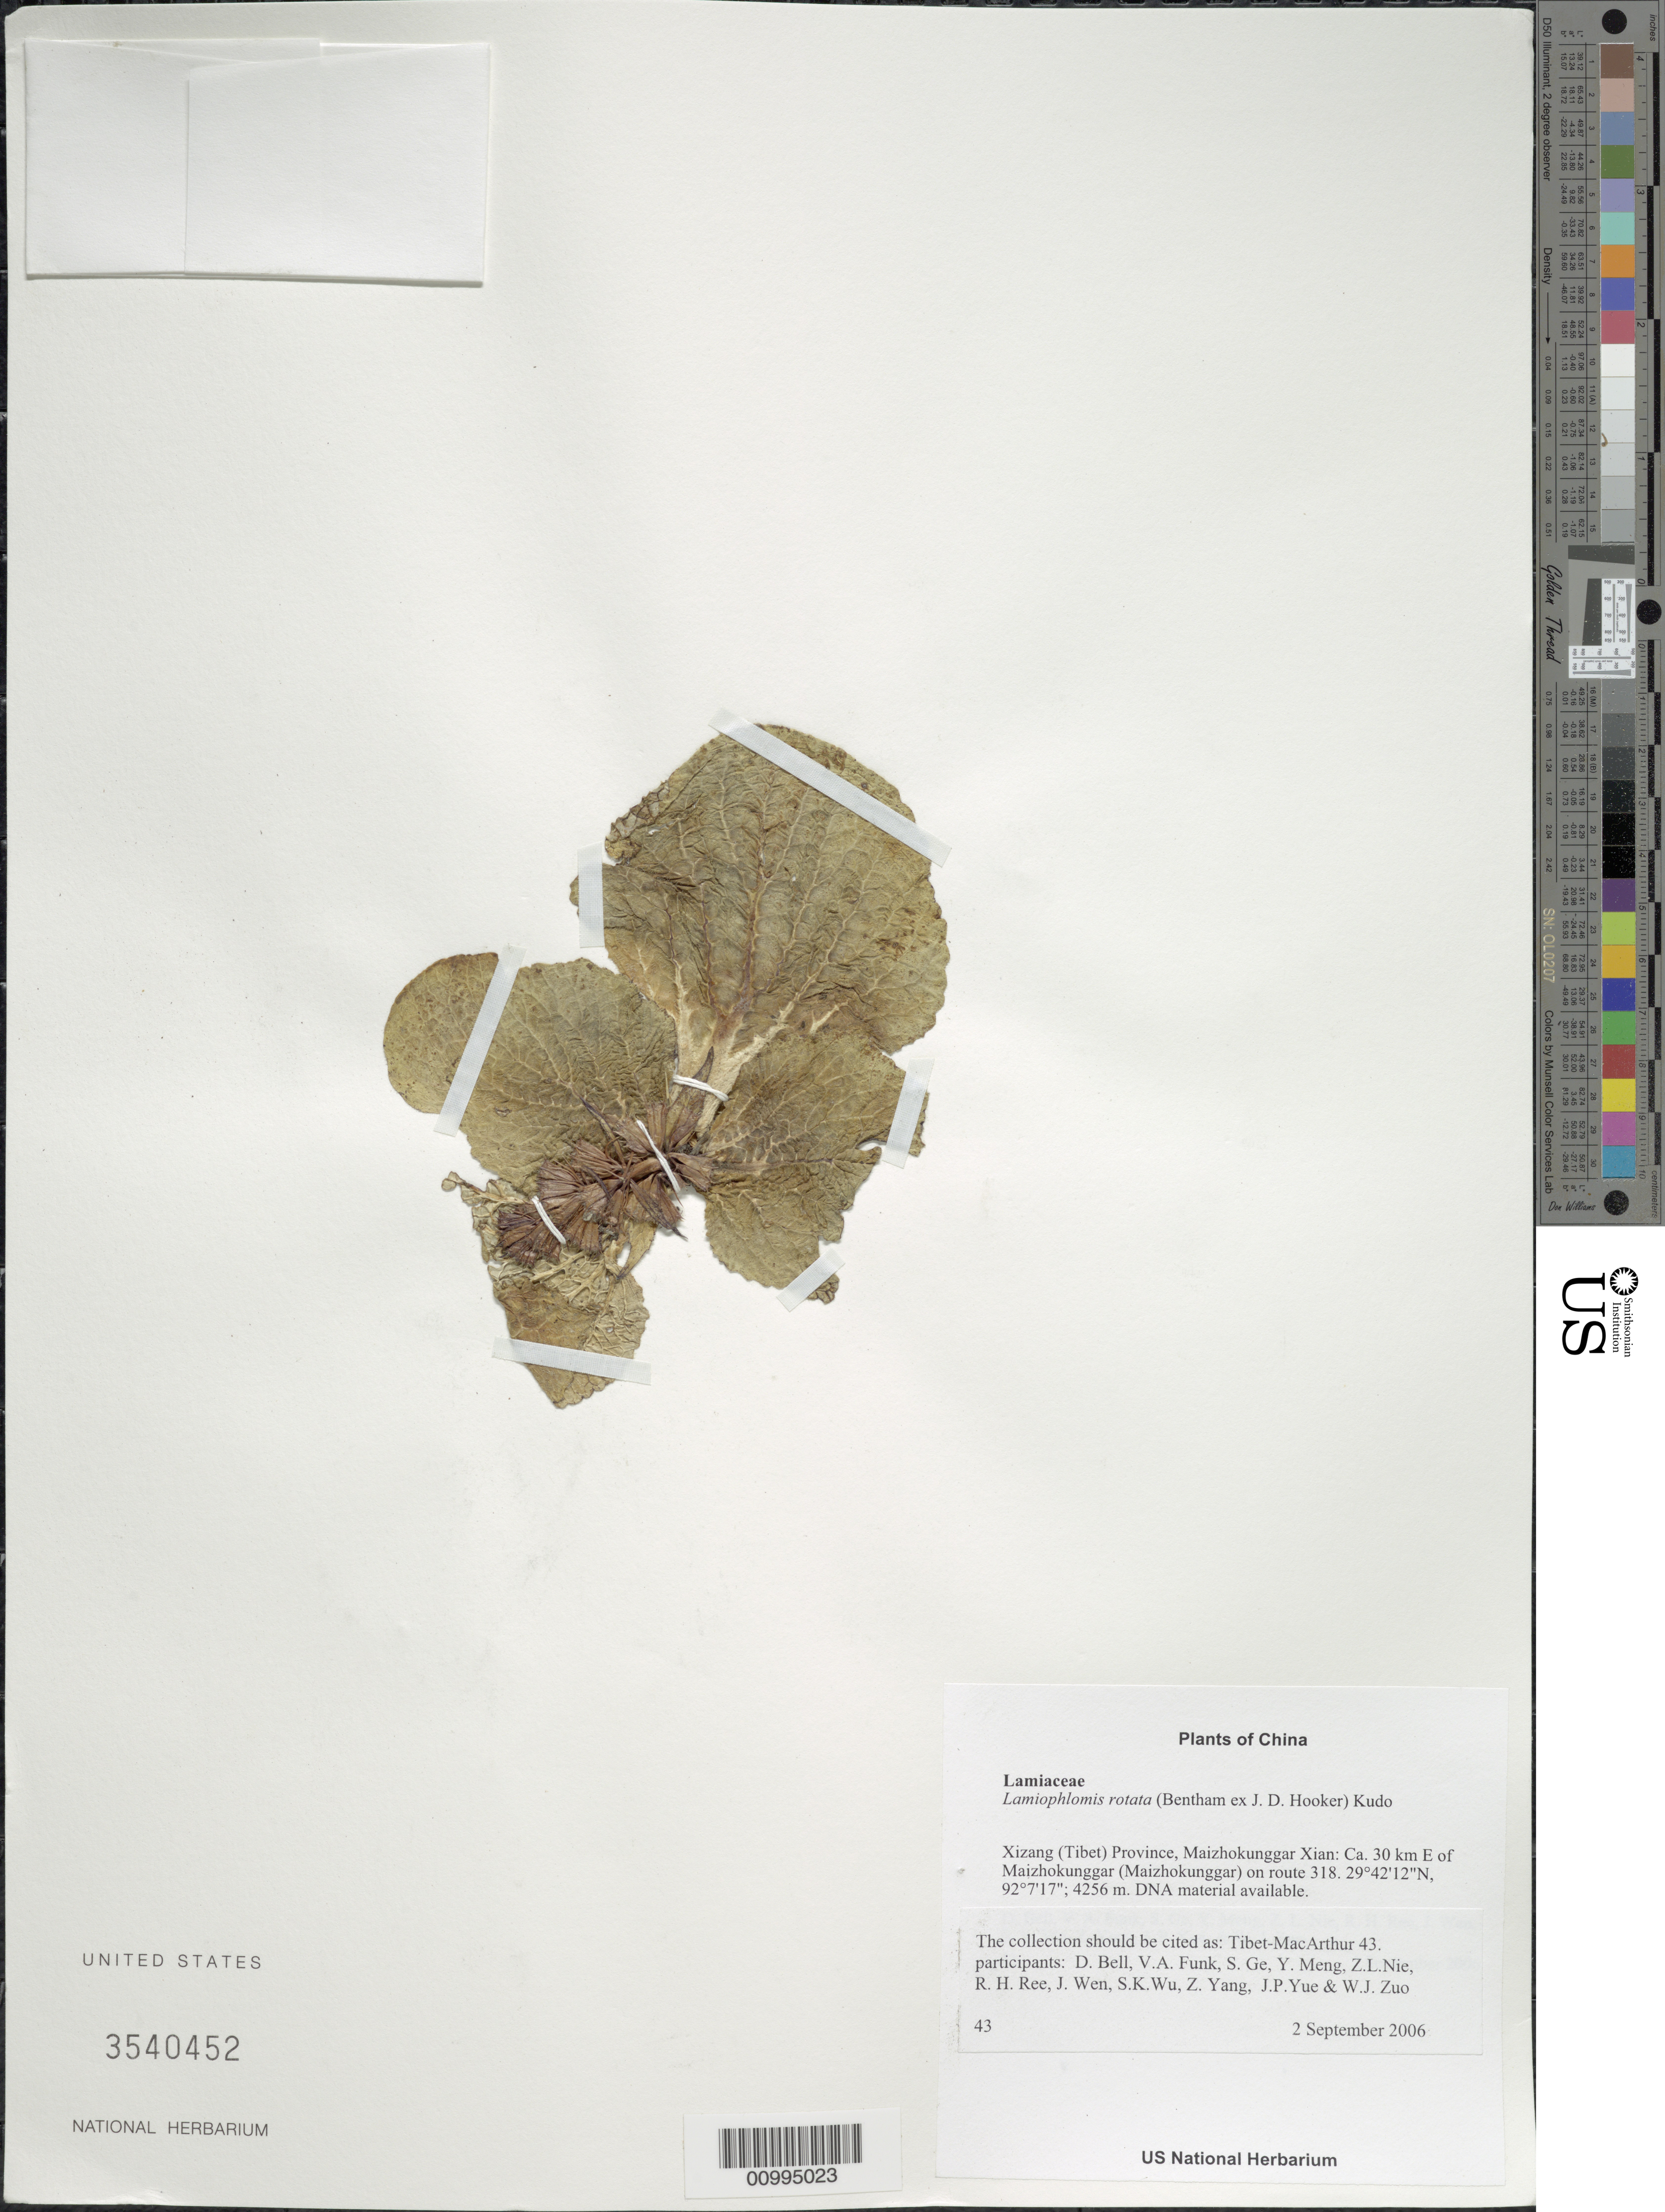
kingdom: Plantae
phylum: Tracheophyta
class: Magnoliopsida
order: Lamiales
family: Lamiaceae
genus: Lamiophlomis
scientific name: Lamiophlomis rotata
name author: (Benth. ex Hook. f.) Kudô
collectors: Tibet-MacArthur, D. A. Bell, V. Funk, S. Ge, Y. Meng, Z. Nie, R. Ree, J. Wen, S. K. Wu, Z. Yang, J. Yue & W. Zuo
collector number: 43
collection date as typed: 02 Sep 2006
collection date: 2006-09-02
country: China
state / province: Xizang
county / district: Maizhokunggar Xian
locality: Ca. 30 km E of Maizhokunggar on route 318.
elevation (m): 4256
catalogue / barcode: US 3540452